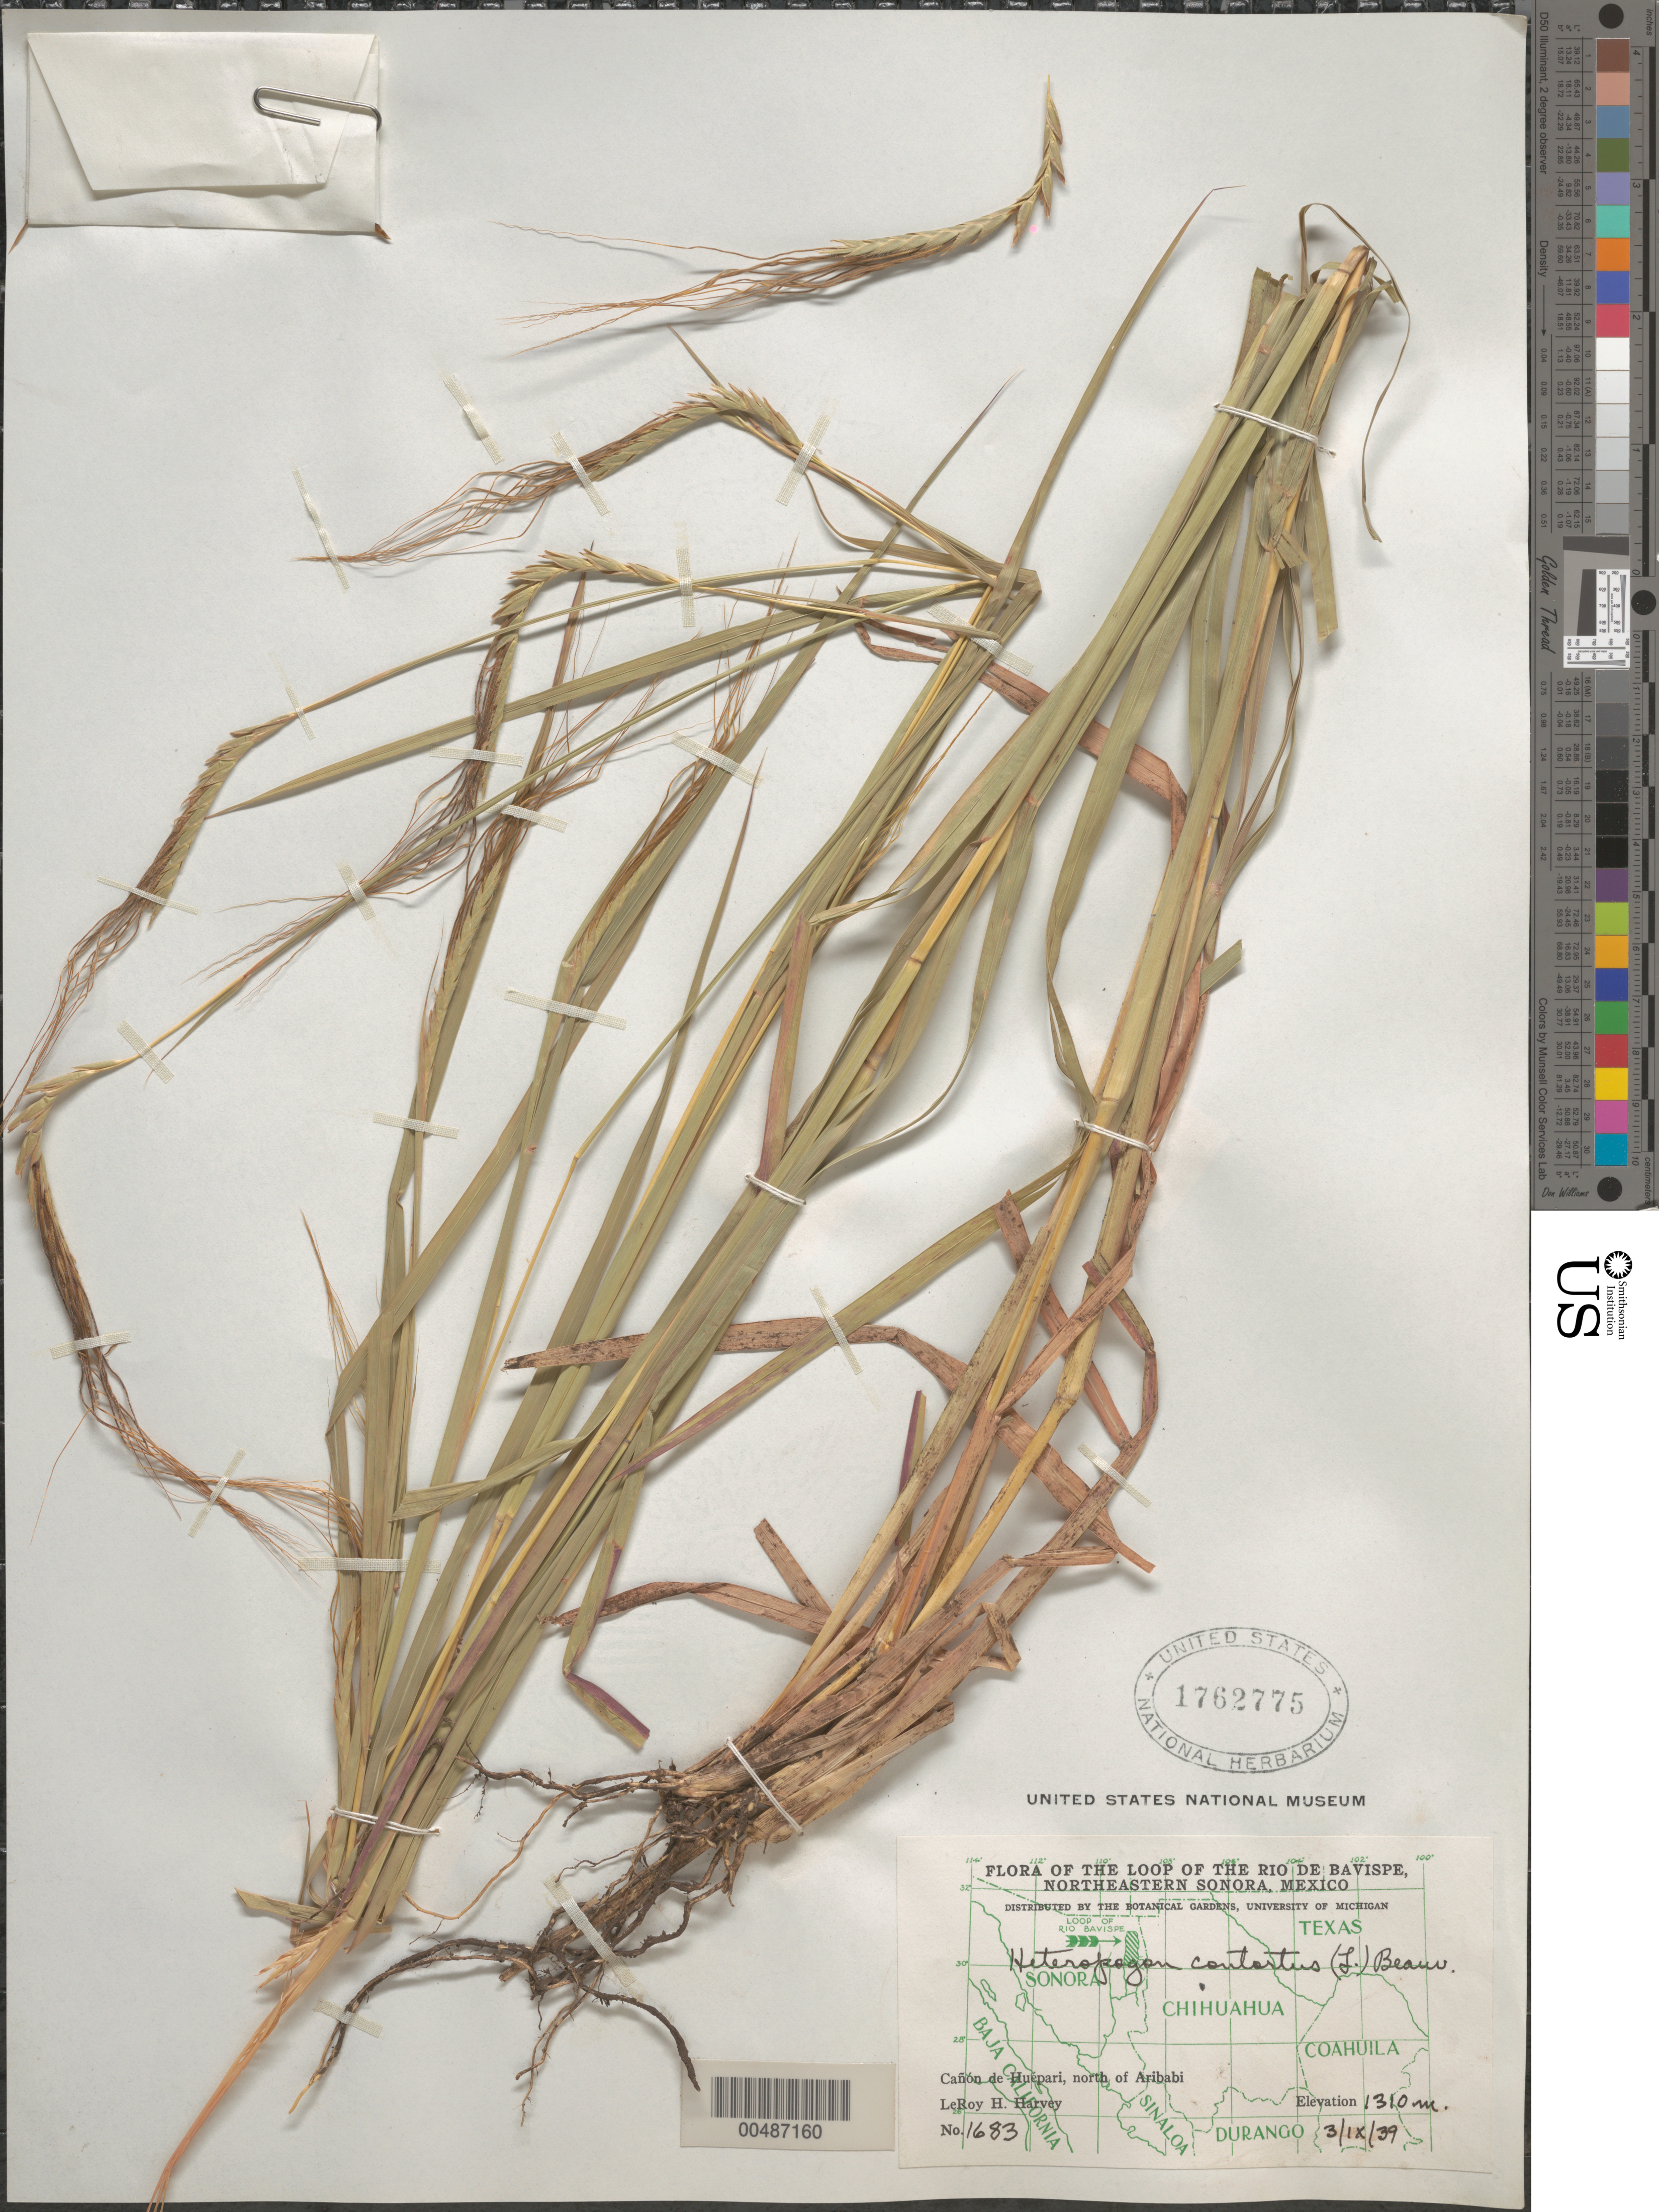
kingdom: Plantae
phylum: Tracheophyta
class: Liliopsida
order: Poales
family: Poaceae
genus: Heteropogon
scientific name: Heteropogon contortus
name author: (L.) P. Beauv. ex Roem. & Schult.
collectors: L. H. Harvey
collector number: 1683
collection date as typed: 3 Sep 1939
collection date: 1939-09-03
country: Mexico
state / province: Sonora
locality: Loop of the Rio de Bavispe, NE Sonora, Ca¤¢n de Hu‚pari, N of Aribabi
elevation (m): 1310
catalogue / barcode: US 1762775